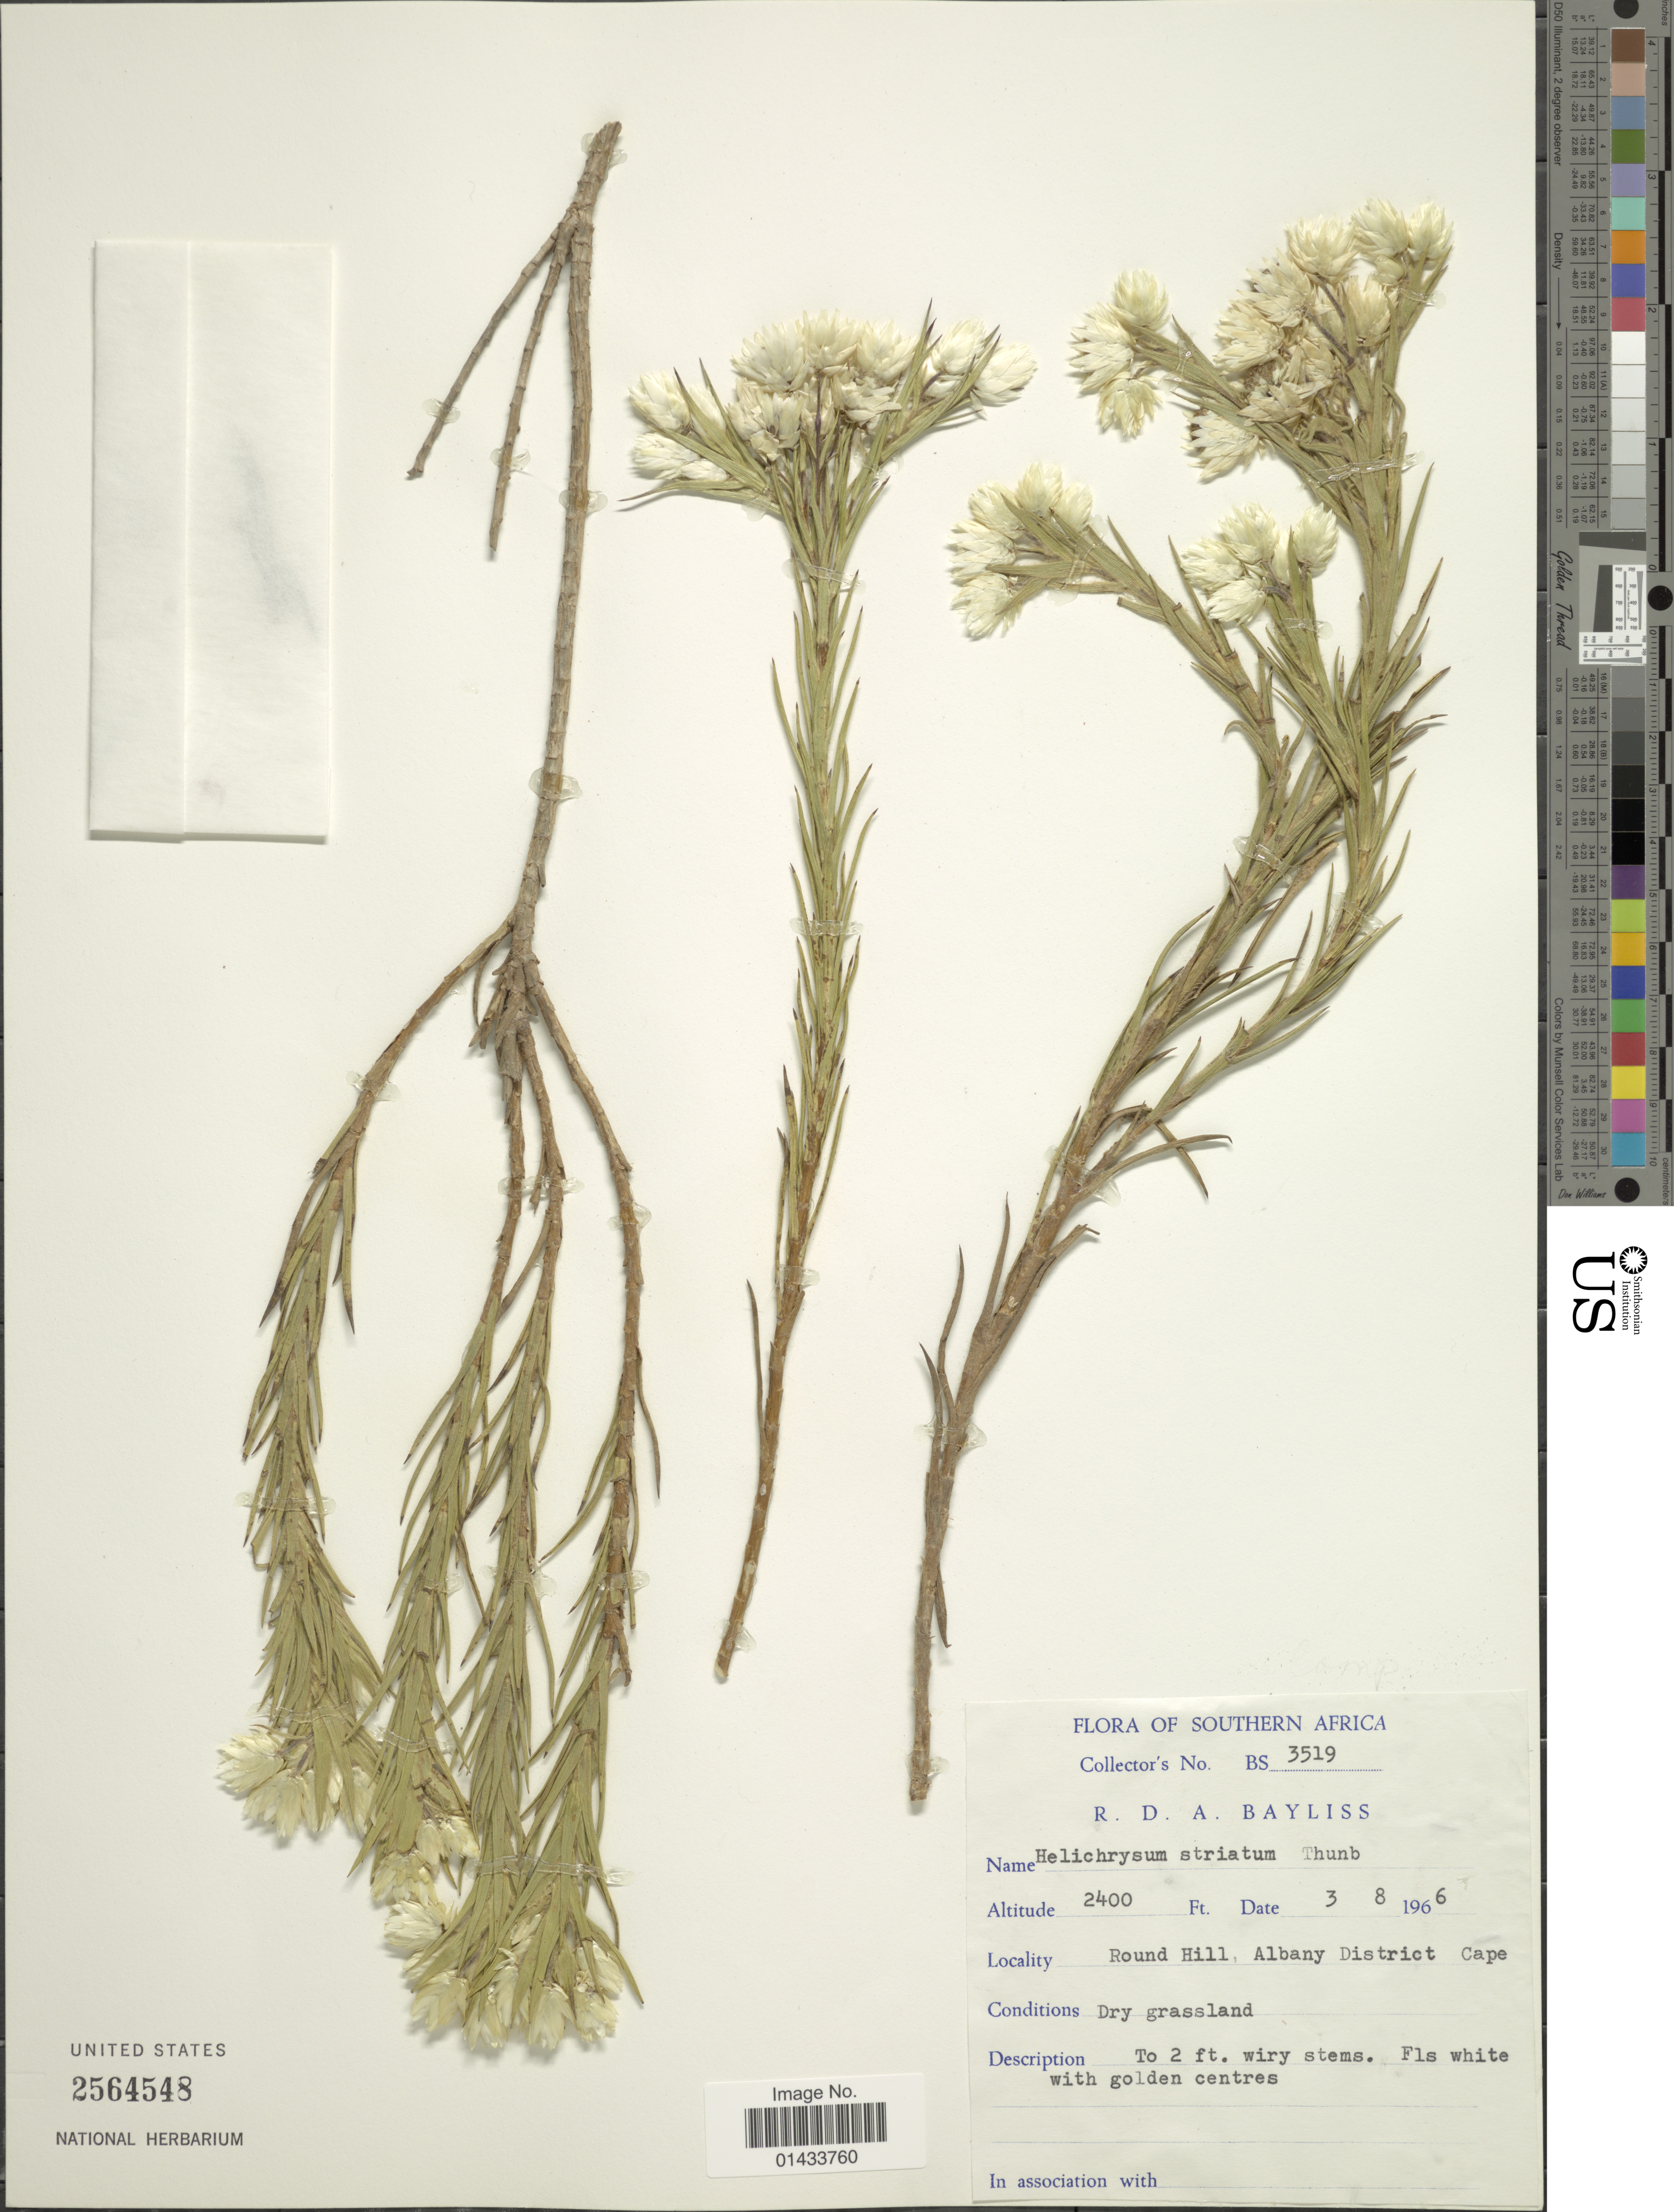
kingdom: Plantae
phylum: Tracheophyta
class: Magnoliopsida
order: Asterales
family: Asteraceae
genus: Helichrysum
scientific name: Helichrysum striatum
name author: A. Cunn.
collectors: R. Bayliss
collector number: BS 3519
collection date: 1966-08-03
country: South Africa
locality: Southern Africa, Round Hill, Albany District Cape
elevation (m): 732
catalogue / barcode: US 2564548